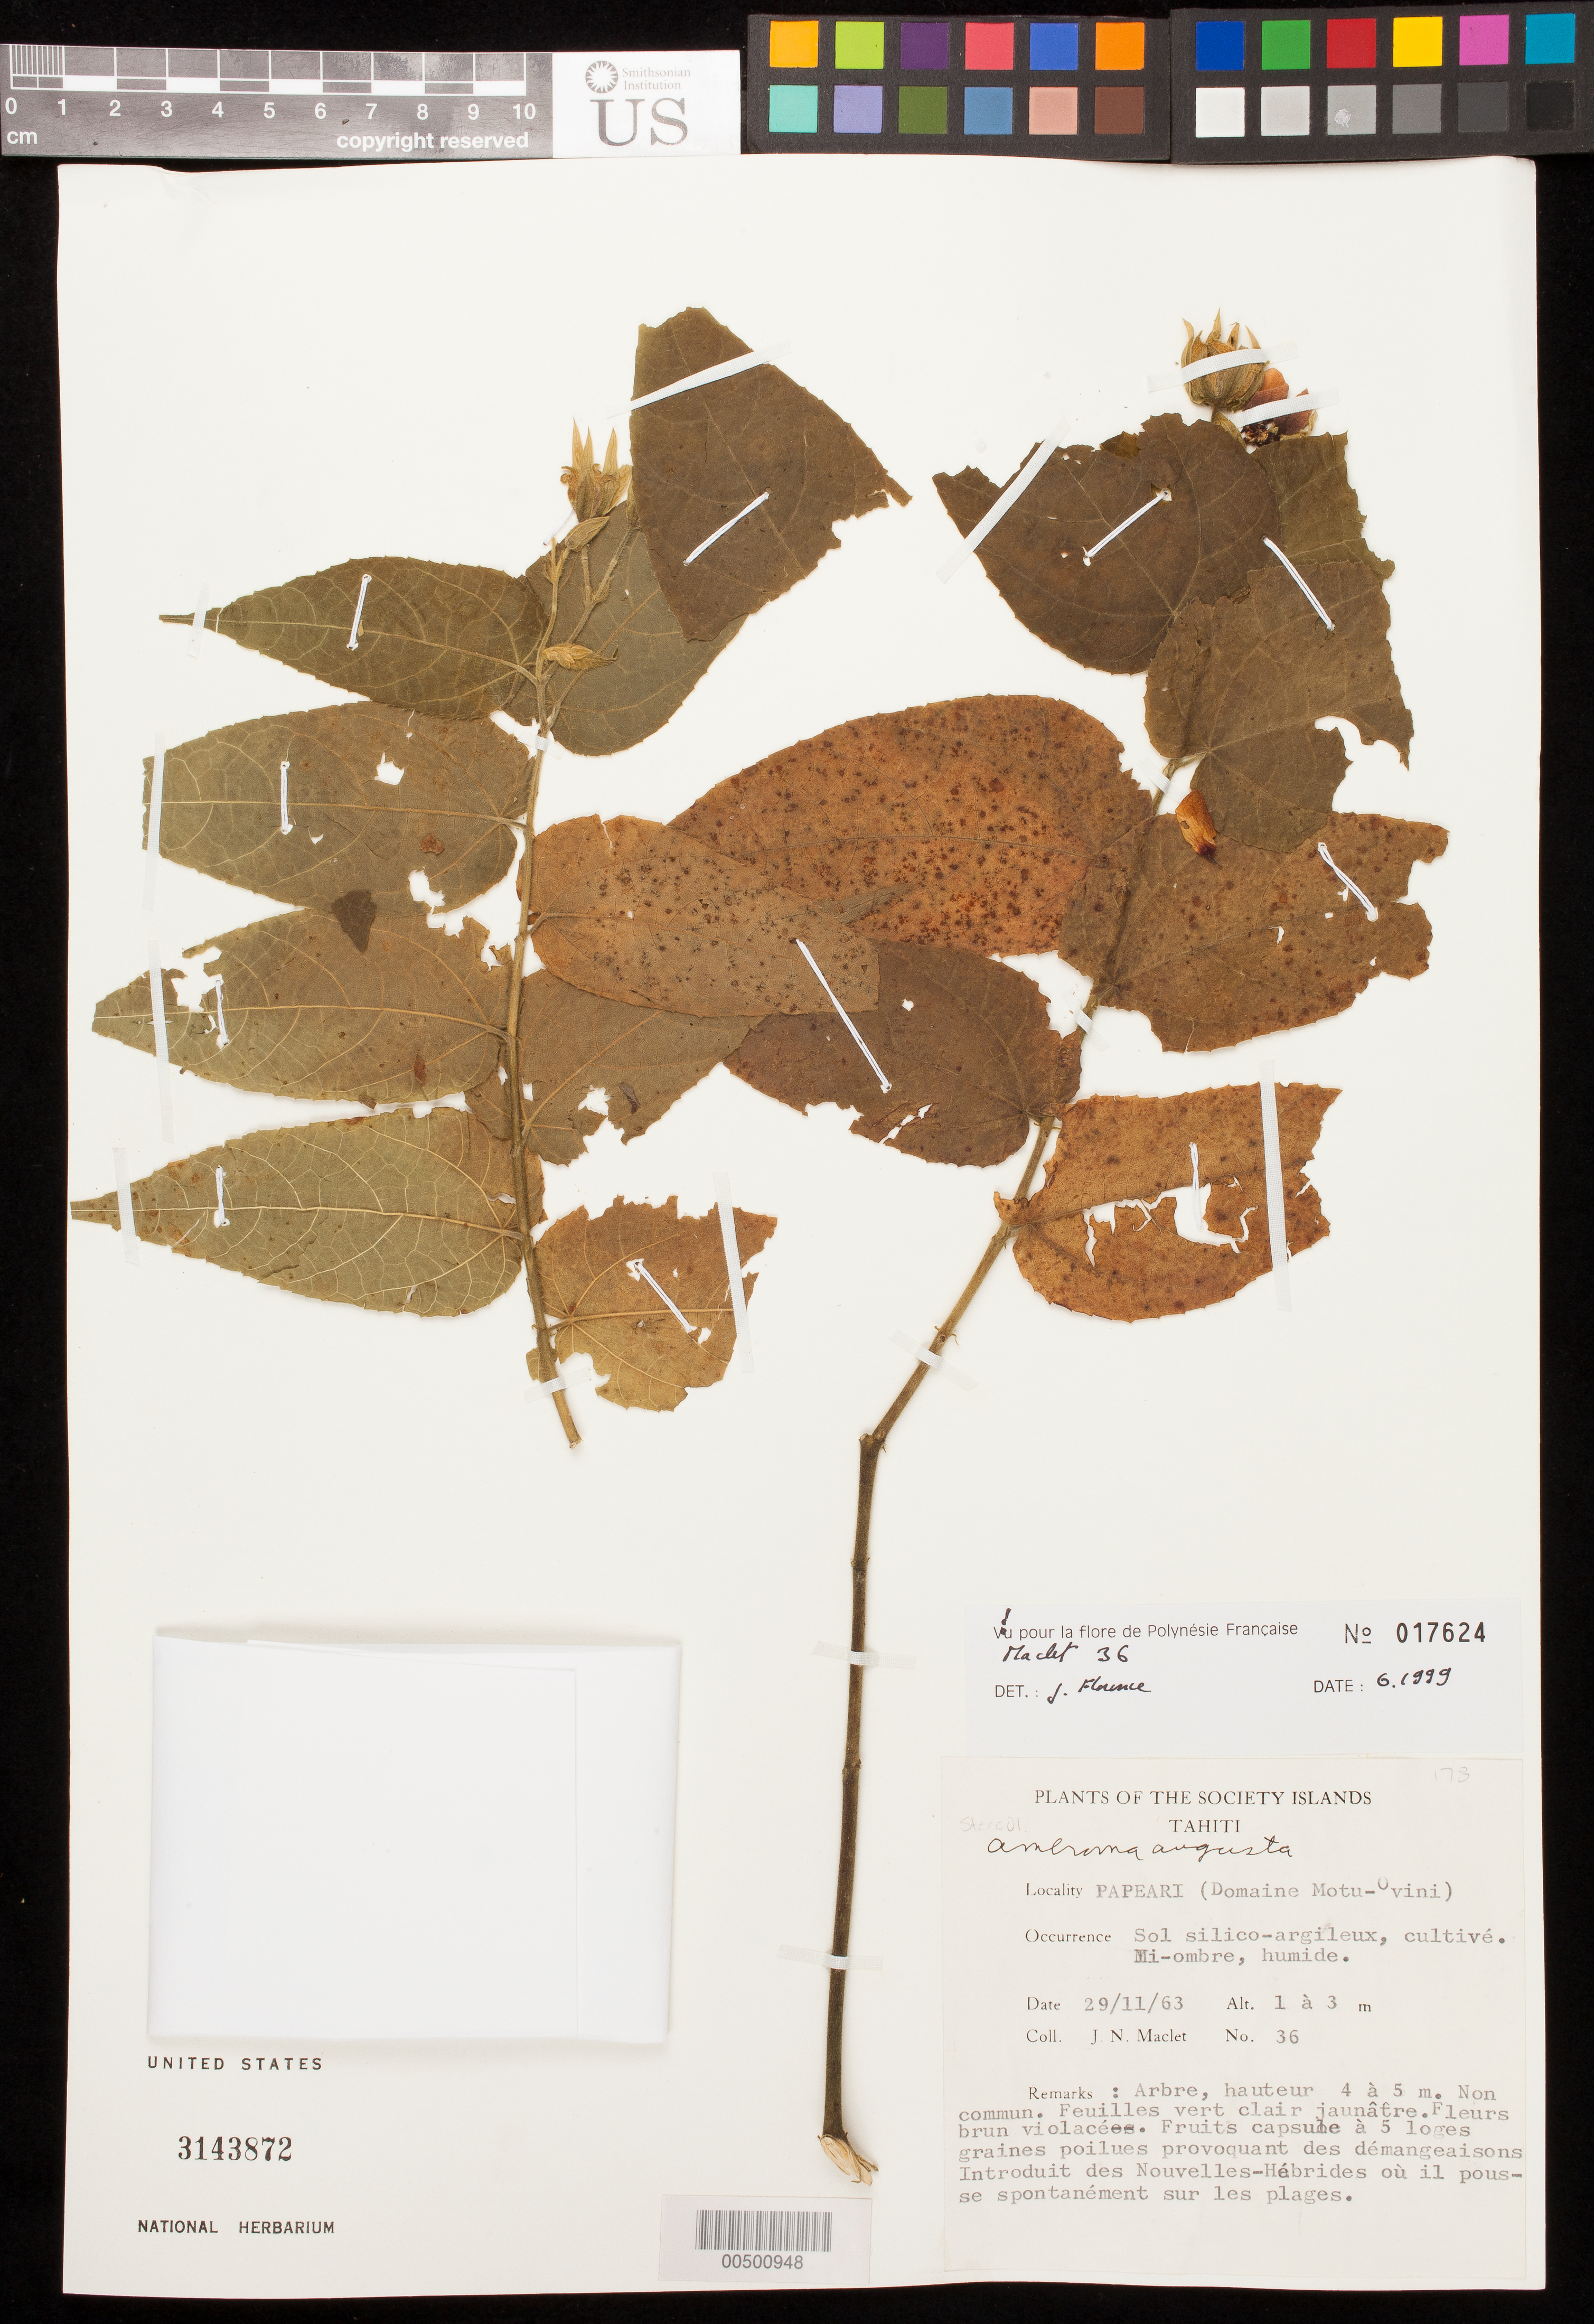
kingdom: Plantae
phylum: Tracheophyta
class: Magnoliopsida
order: Malvales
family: Malvaceae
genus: Abroma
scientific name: Abroma augusta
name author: (L.) L. f.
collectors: J. Maclet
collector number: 36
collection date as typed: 29 Nov 1963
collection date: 1963-11-29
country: French Polynesia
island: Tahiti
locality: Papeari (Domaine Motu-Ovini) [Society Is.]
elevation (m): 1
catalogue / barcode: US 3143872